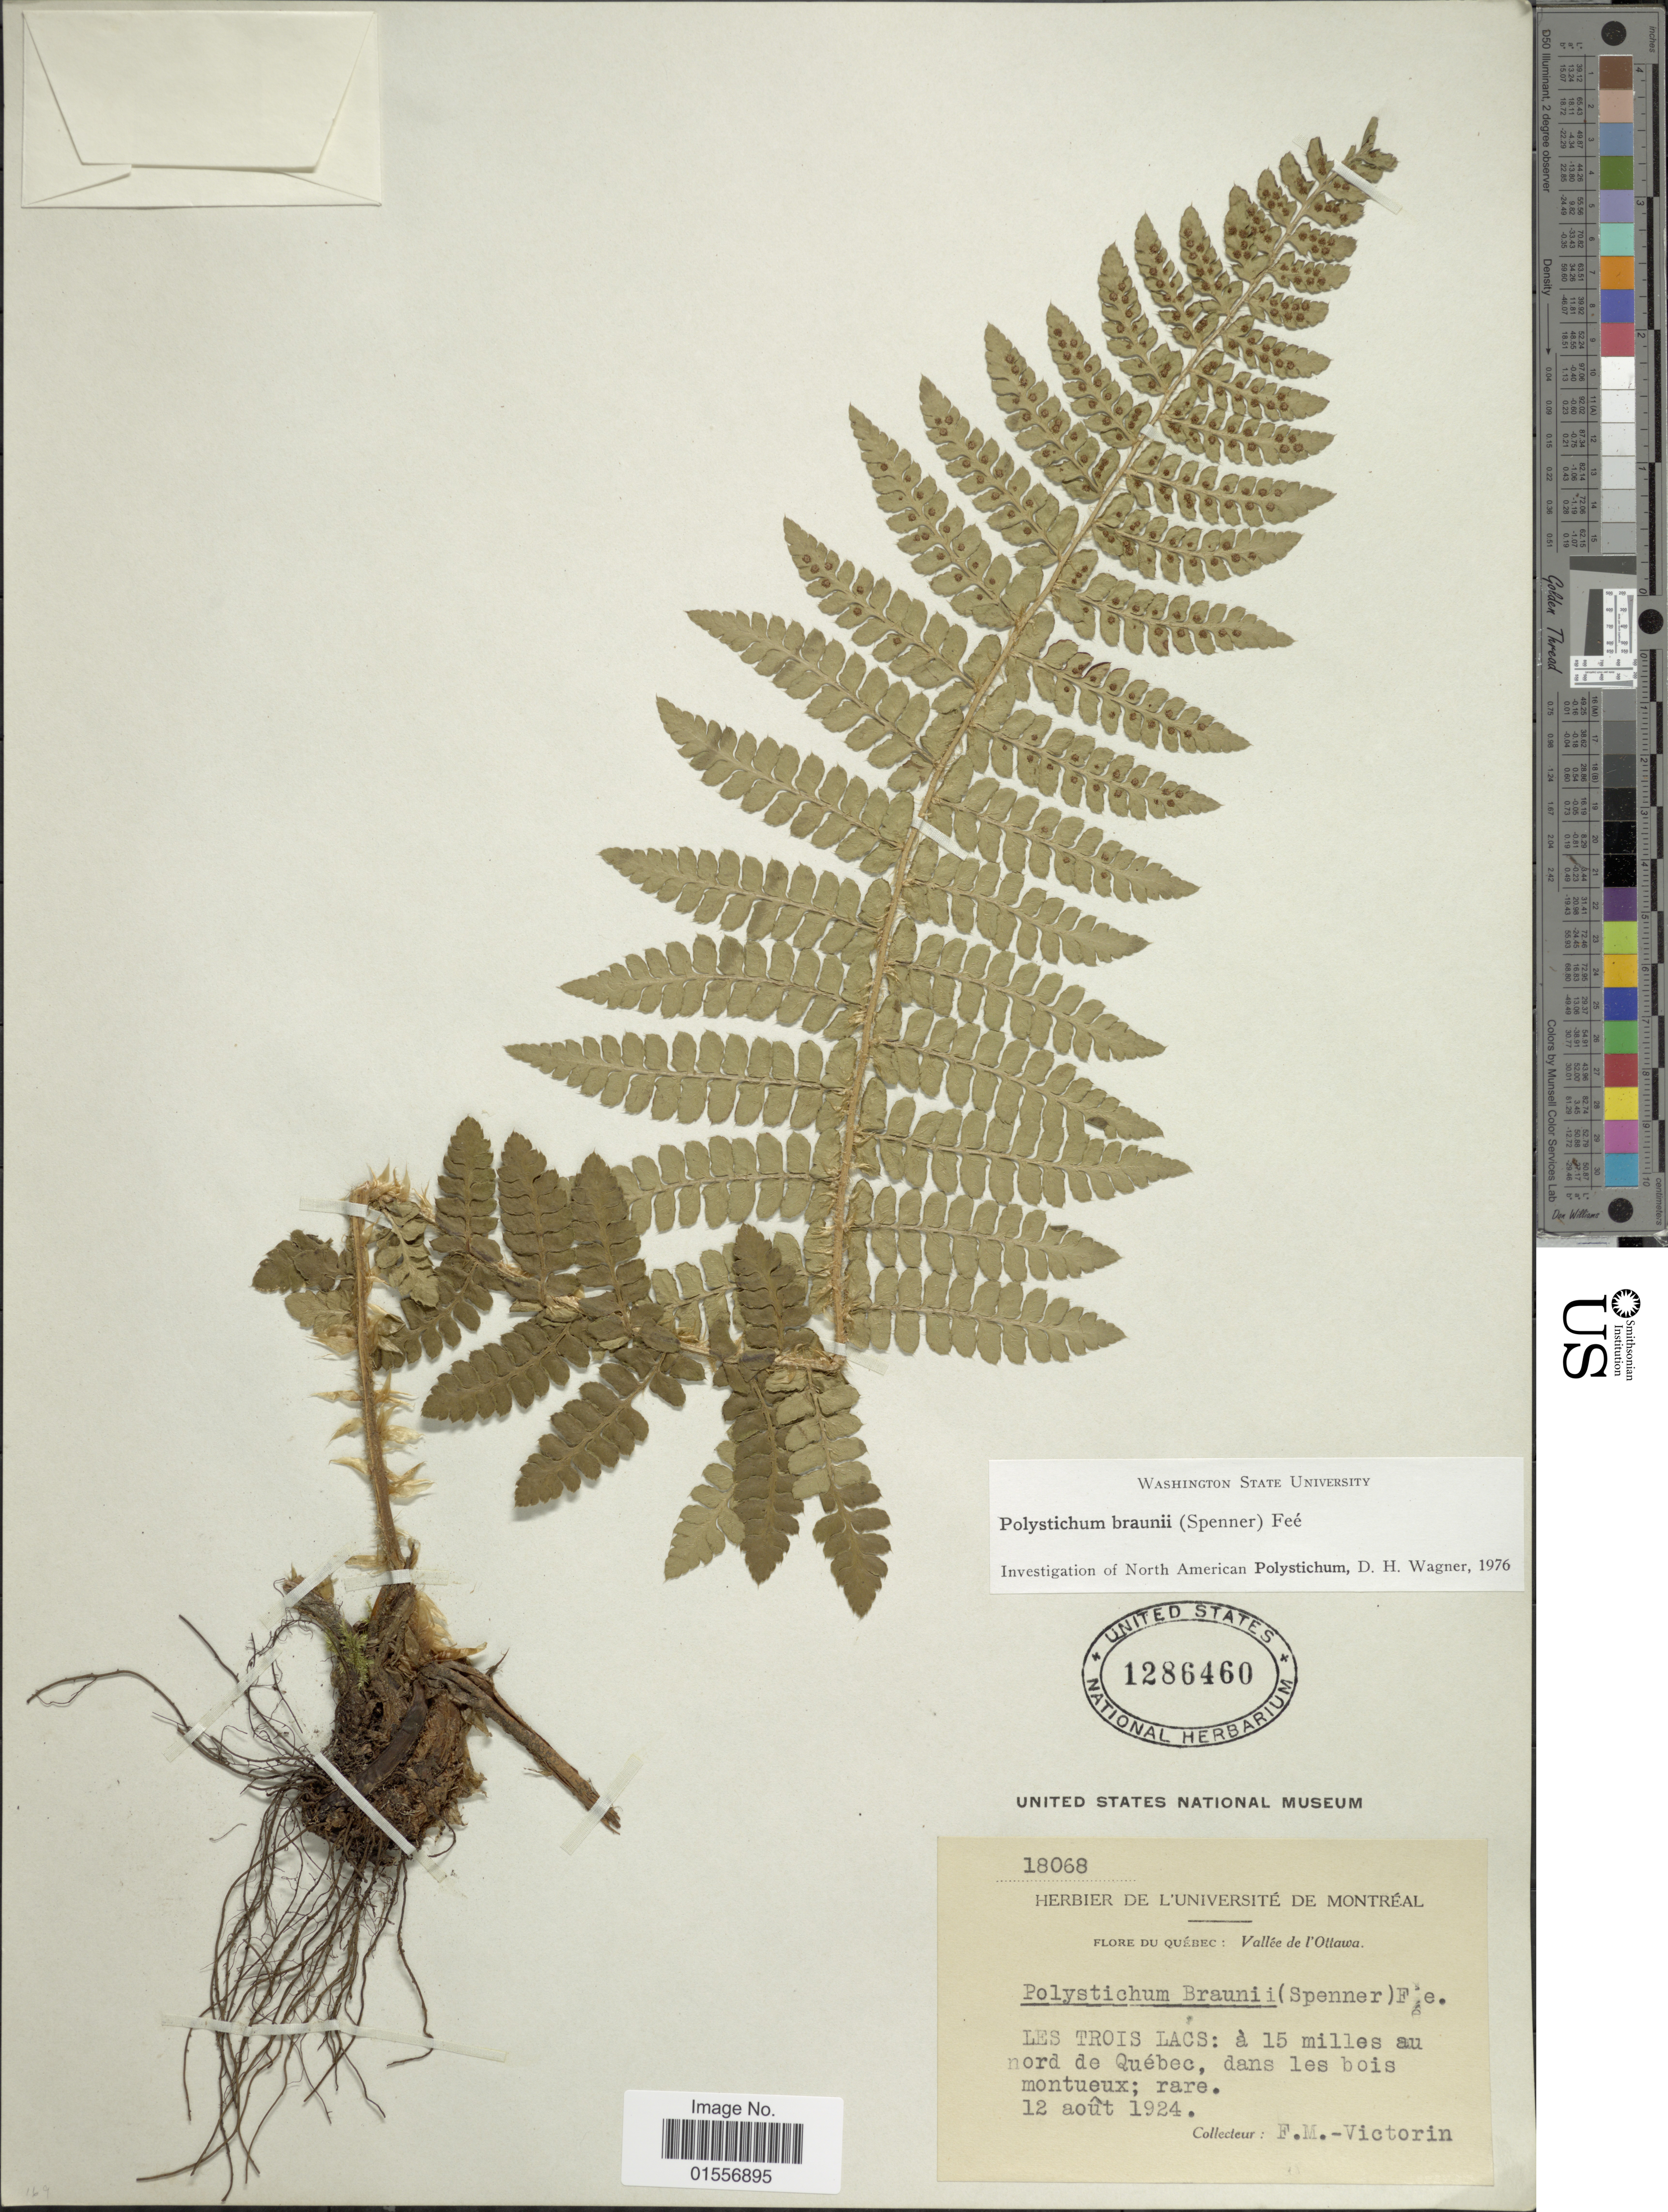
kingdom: Plantae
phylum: Tracheophyta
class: Polypodiopsida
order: Polypodiales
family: Dryopteridaceae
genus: Polystichum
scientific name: Polystichum braunii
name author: (Spenn.) Fée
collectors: F. Victorin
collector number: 18068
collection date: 1924-08-12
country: Canada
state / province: Quebec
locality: Vallee de l'Otlawa, Les Trois Lacs: à 15 milles au nord de Quebec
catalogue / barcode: US 1286460